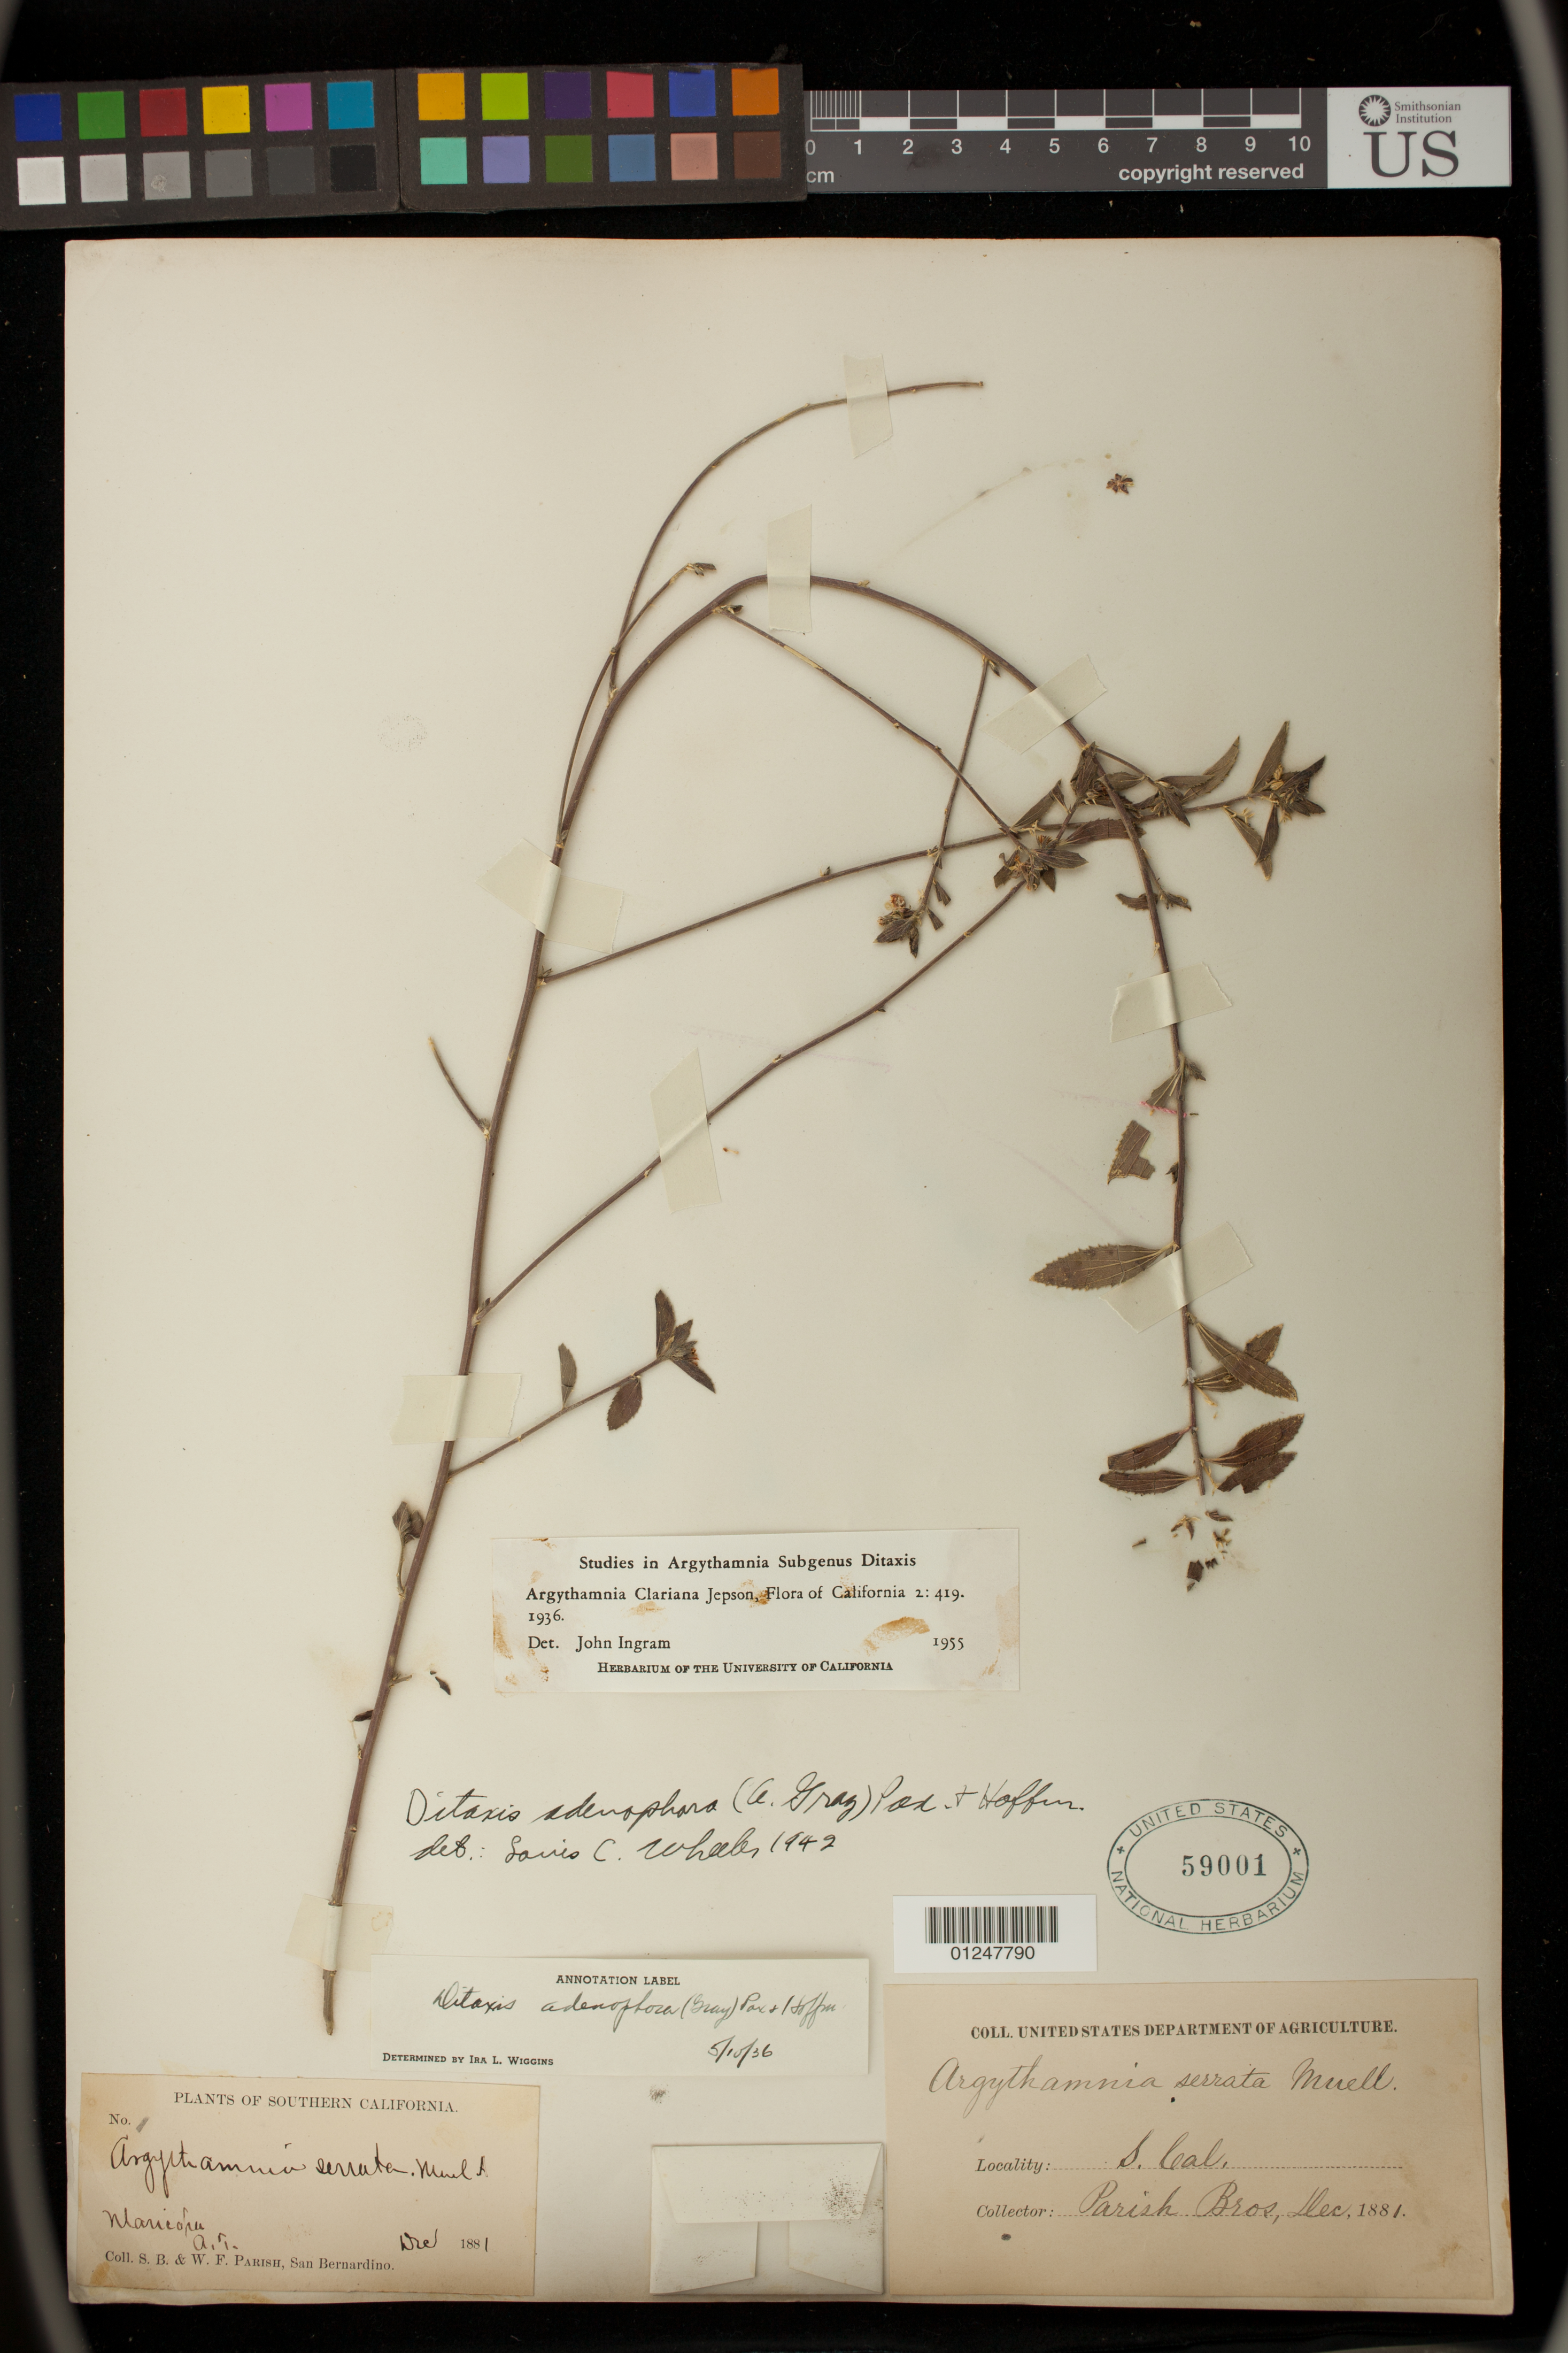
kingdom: Plantae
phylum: Tracheophyta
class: Magnoliopsida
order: Malpighiales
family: Euphorbiaceae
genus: Argythamnia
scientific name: Argythamnia claryana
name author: Jeps.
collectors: S. B. Parish & W. F. Parish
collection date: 1881-12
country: United States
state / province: California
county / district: Kern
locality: Maricopa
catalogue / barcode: US 59001